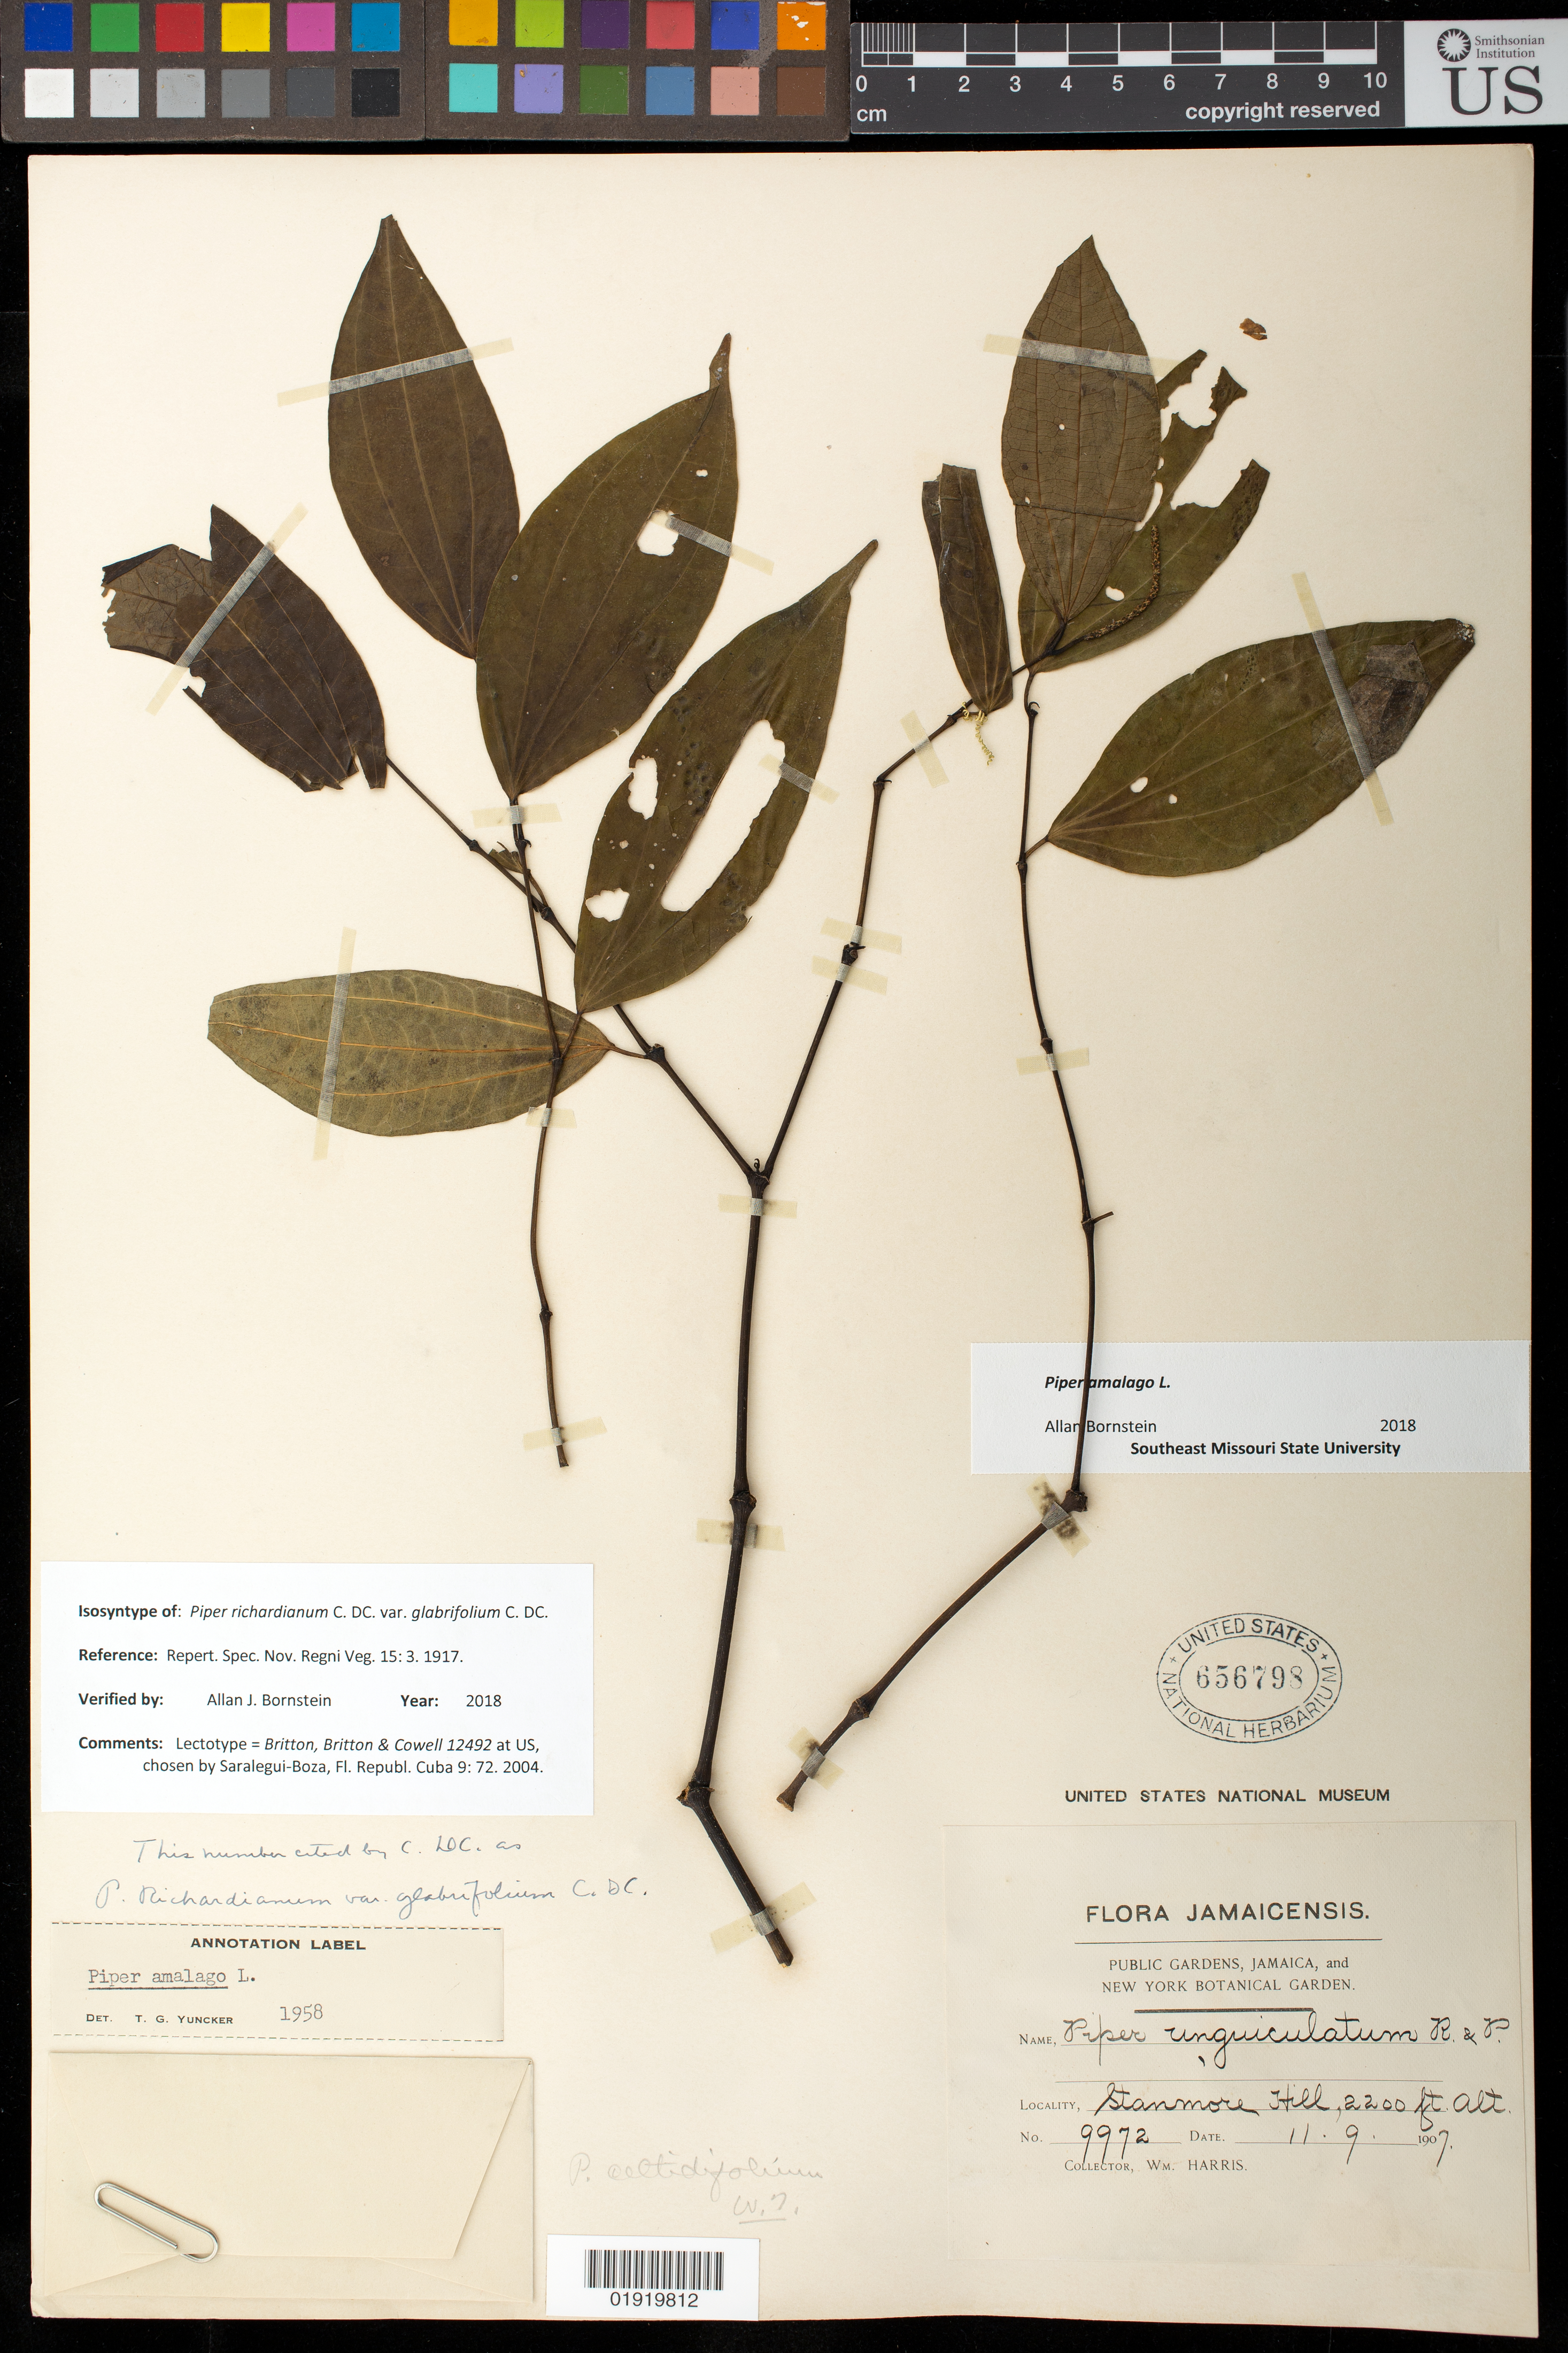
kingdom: Plantae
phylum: Tracheophyta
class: Magnoliopsida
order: Piperales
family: Piperaceae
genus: Piper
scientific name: Piper richardianum var. glabrifolium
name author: C. DC.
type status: Isosyntype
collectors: W. H. Harris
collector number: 9972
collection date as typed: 11 . 9 . 1907 [day-month-year order confirmed from other specimens]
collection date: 1907-09-11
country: Jamaica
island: Greater Antilles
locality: Stanmore Hill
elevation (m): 671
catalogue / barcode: US 656798